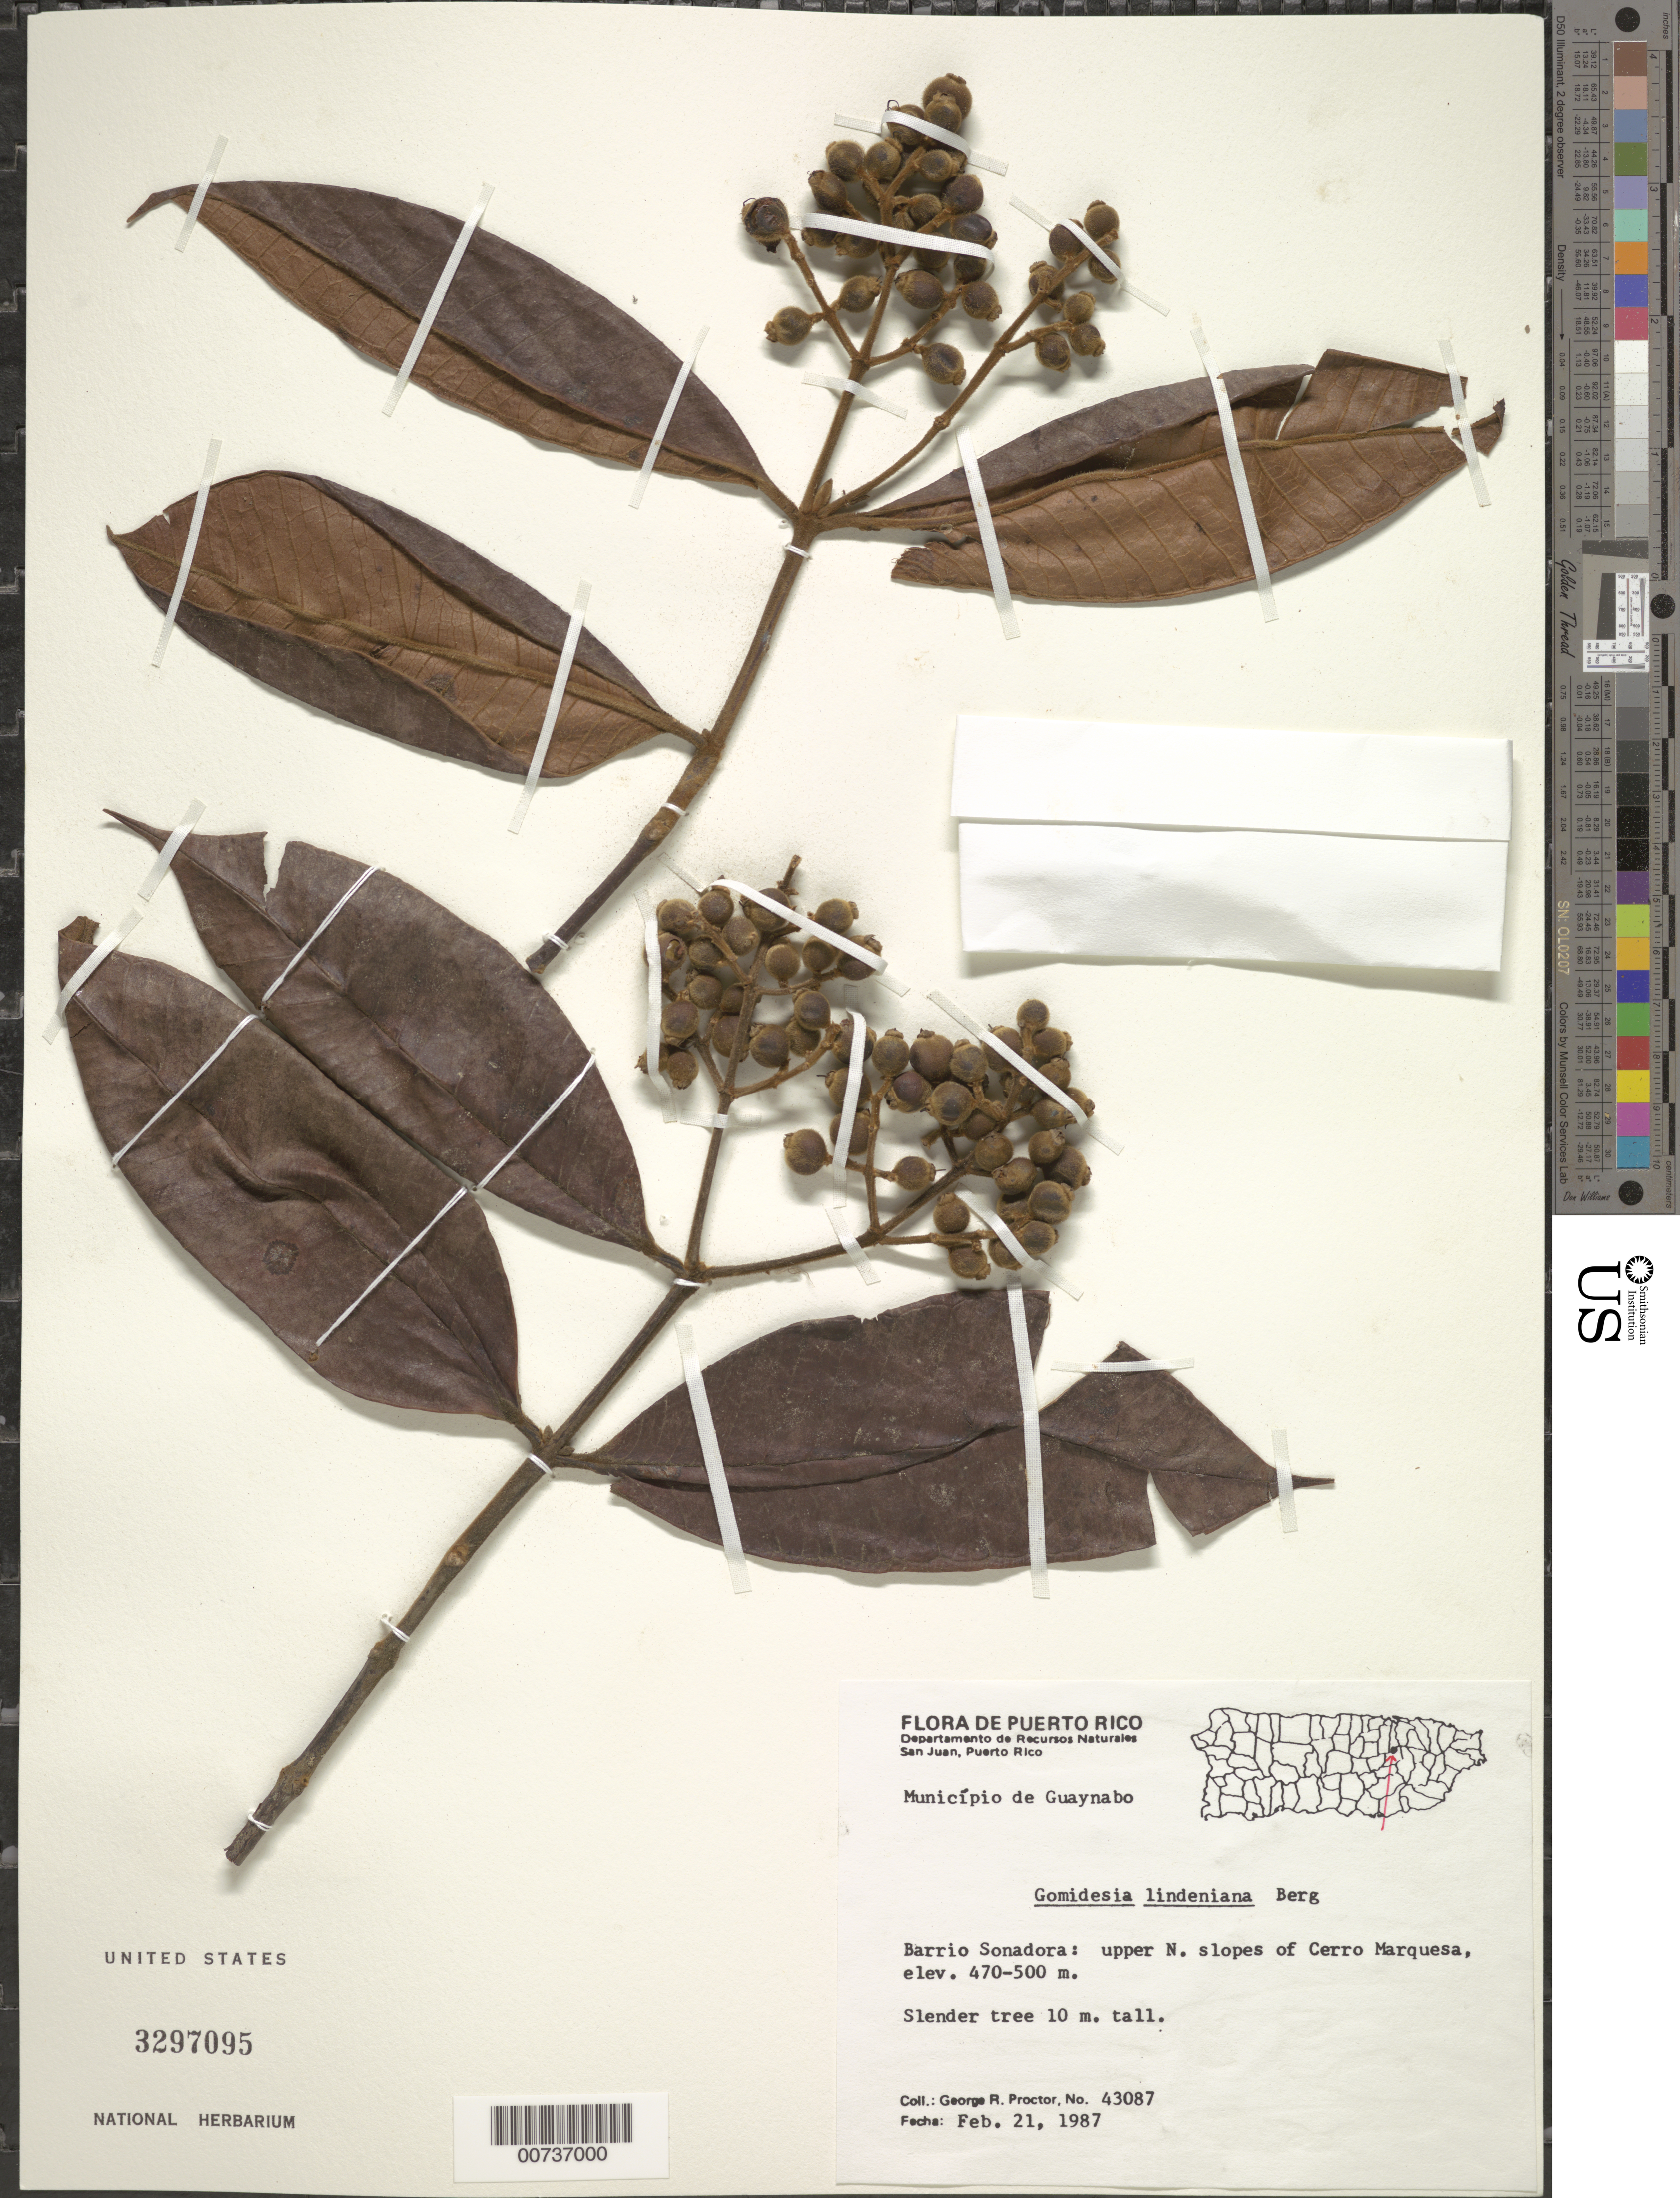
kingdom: Plantae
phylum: Tracheophyta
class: Magnoliopsida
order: Myrtales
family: Myrtaceae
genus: Myrcia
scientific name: Myrcia fenzliana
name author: O. Berg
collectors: G. R. Proctor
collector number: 43087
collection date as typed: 21 Feb 1987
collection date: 1987-02-21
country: Puerto Rico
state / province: Guaynabo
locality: Mun. Guaynabo. Barrio Sonadora: upper N slopes of Cerro Marquesa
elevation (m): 470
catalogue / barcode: US 3297095